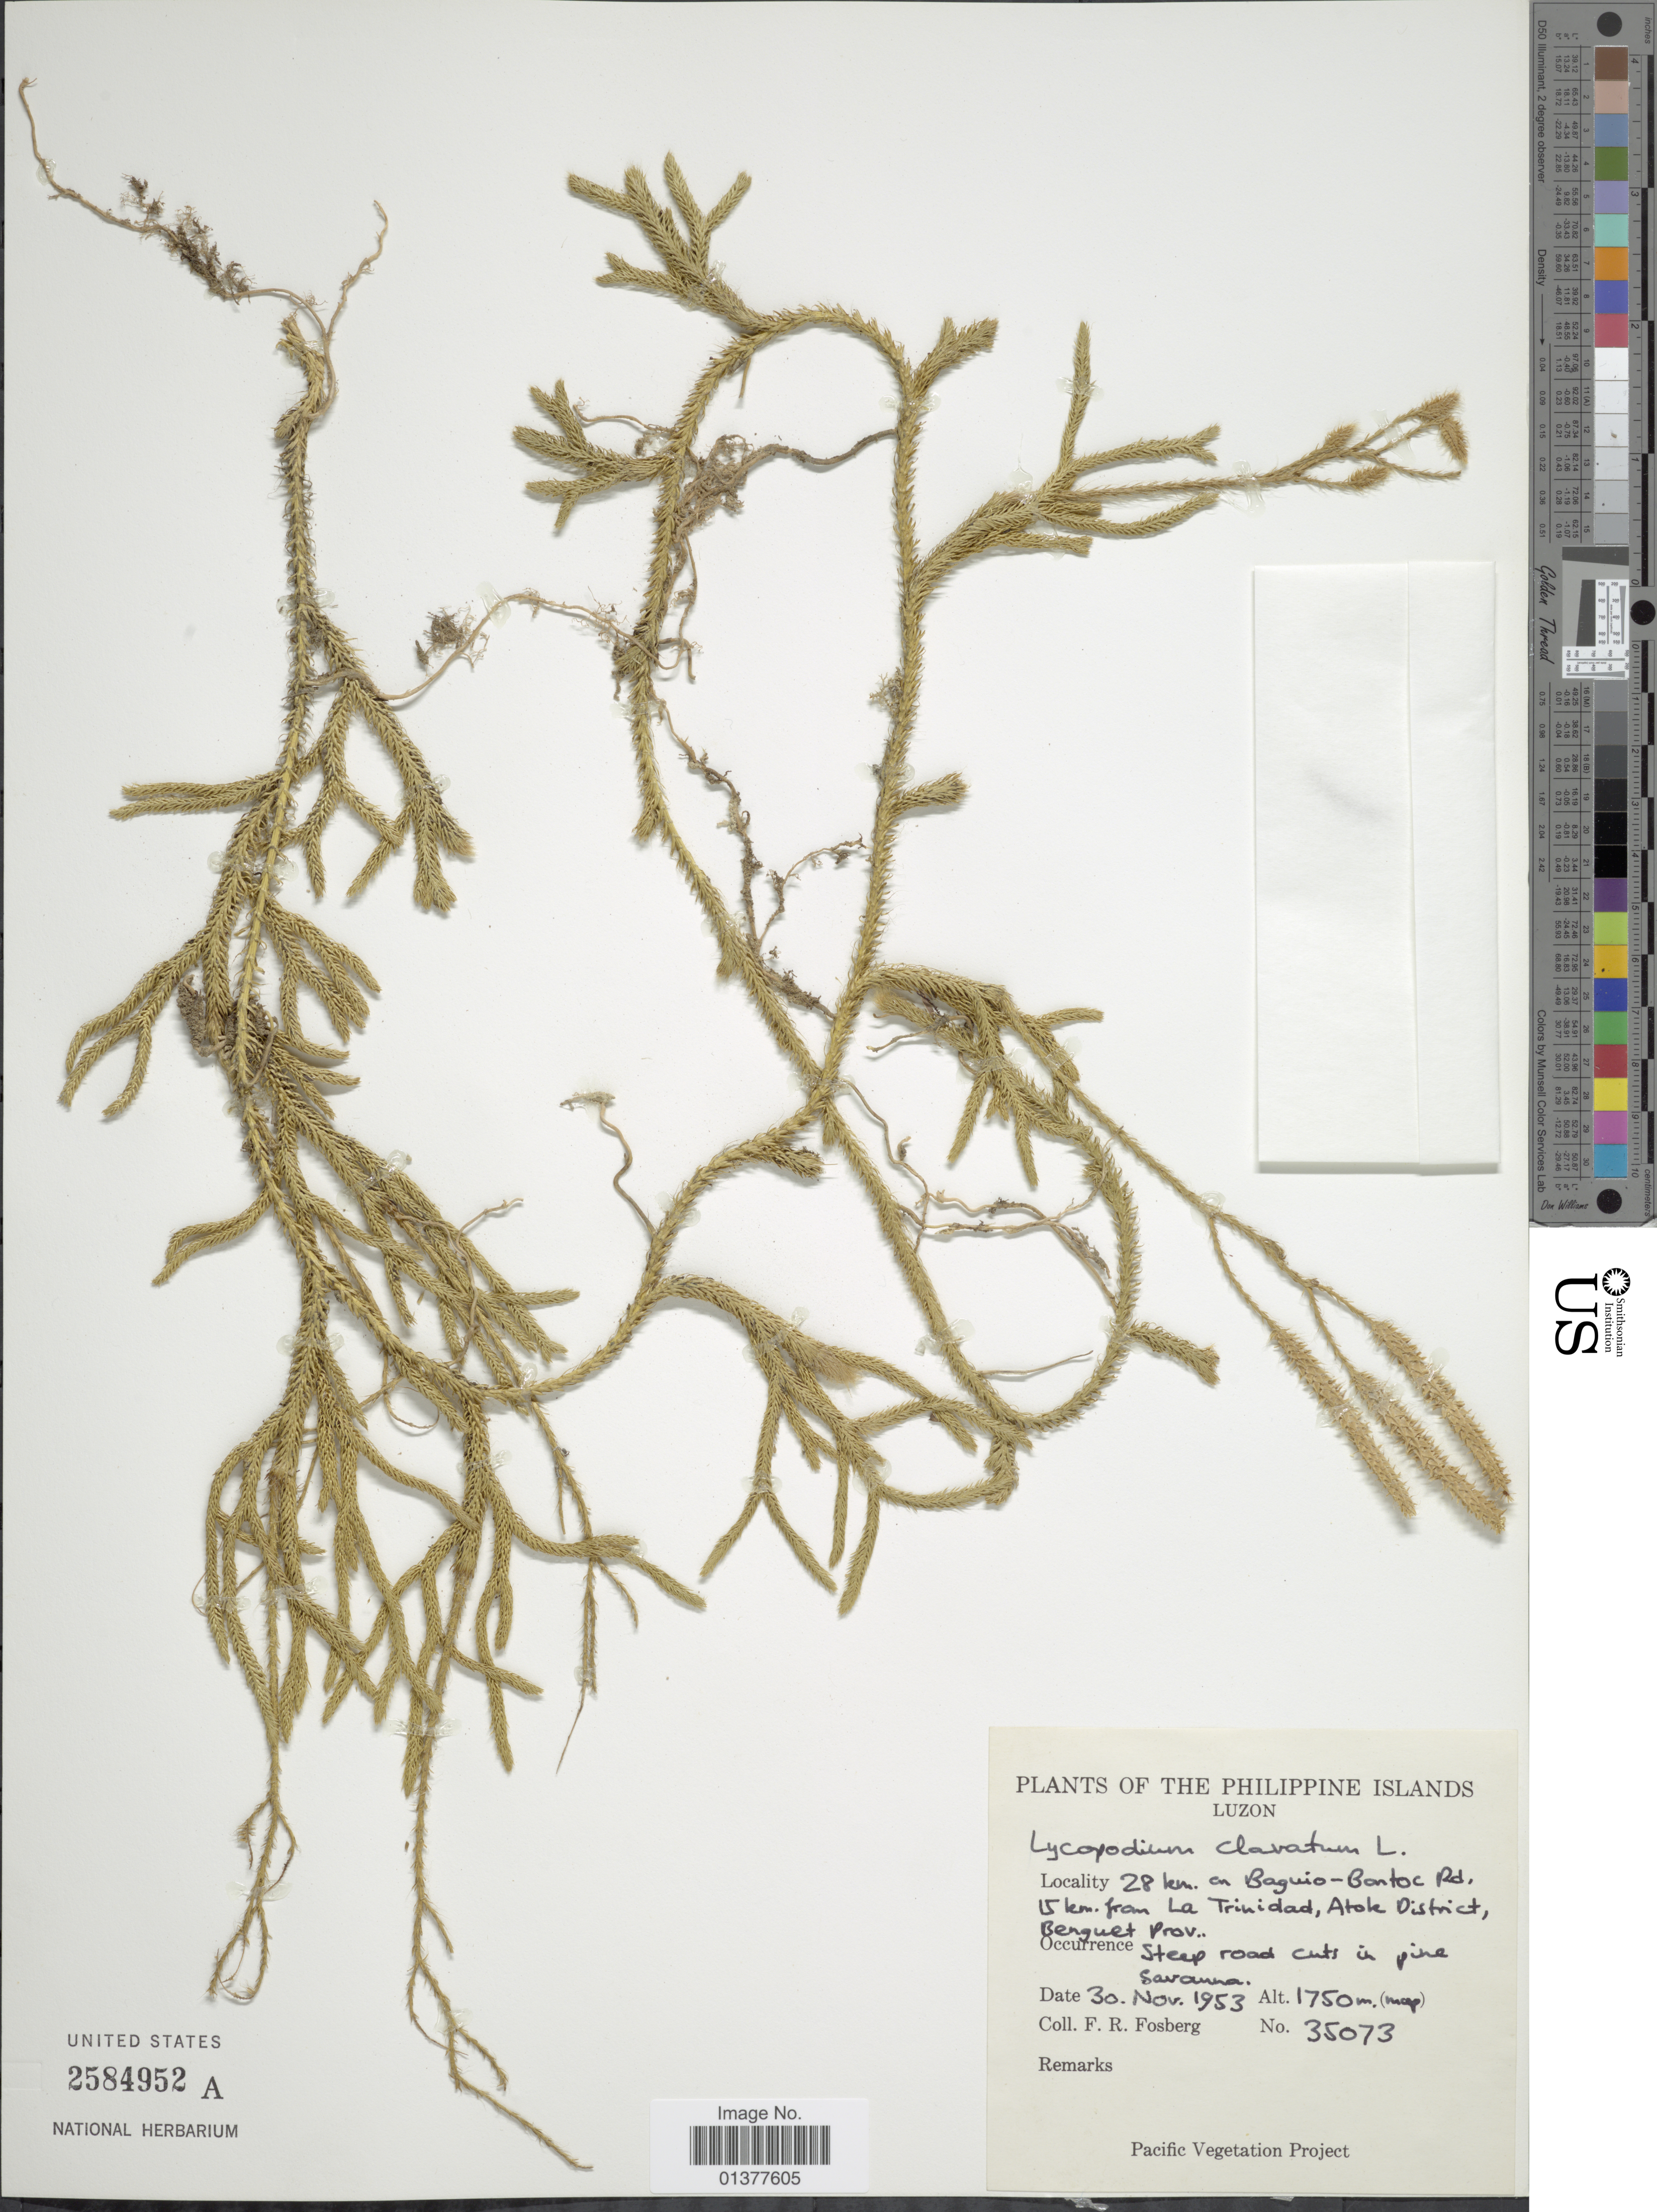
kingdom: Plantae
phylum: Tracheophyta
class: Lycopodiopsida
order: Lycopodiales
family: Lycopodiaceae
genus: Lycopodium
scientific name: Lycopodium clavatum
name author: L.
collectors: F. R. Fosberg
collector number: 35073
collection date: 1953-11-30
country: Philippines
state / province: Central Luzon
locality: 28km on Baguio-Bontoc Rd, 15km from La Trinidad, Atok District Benguet prov.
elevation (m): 1750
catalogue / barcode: US 2584952A